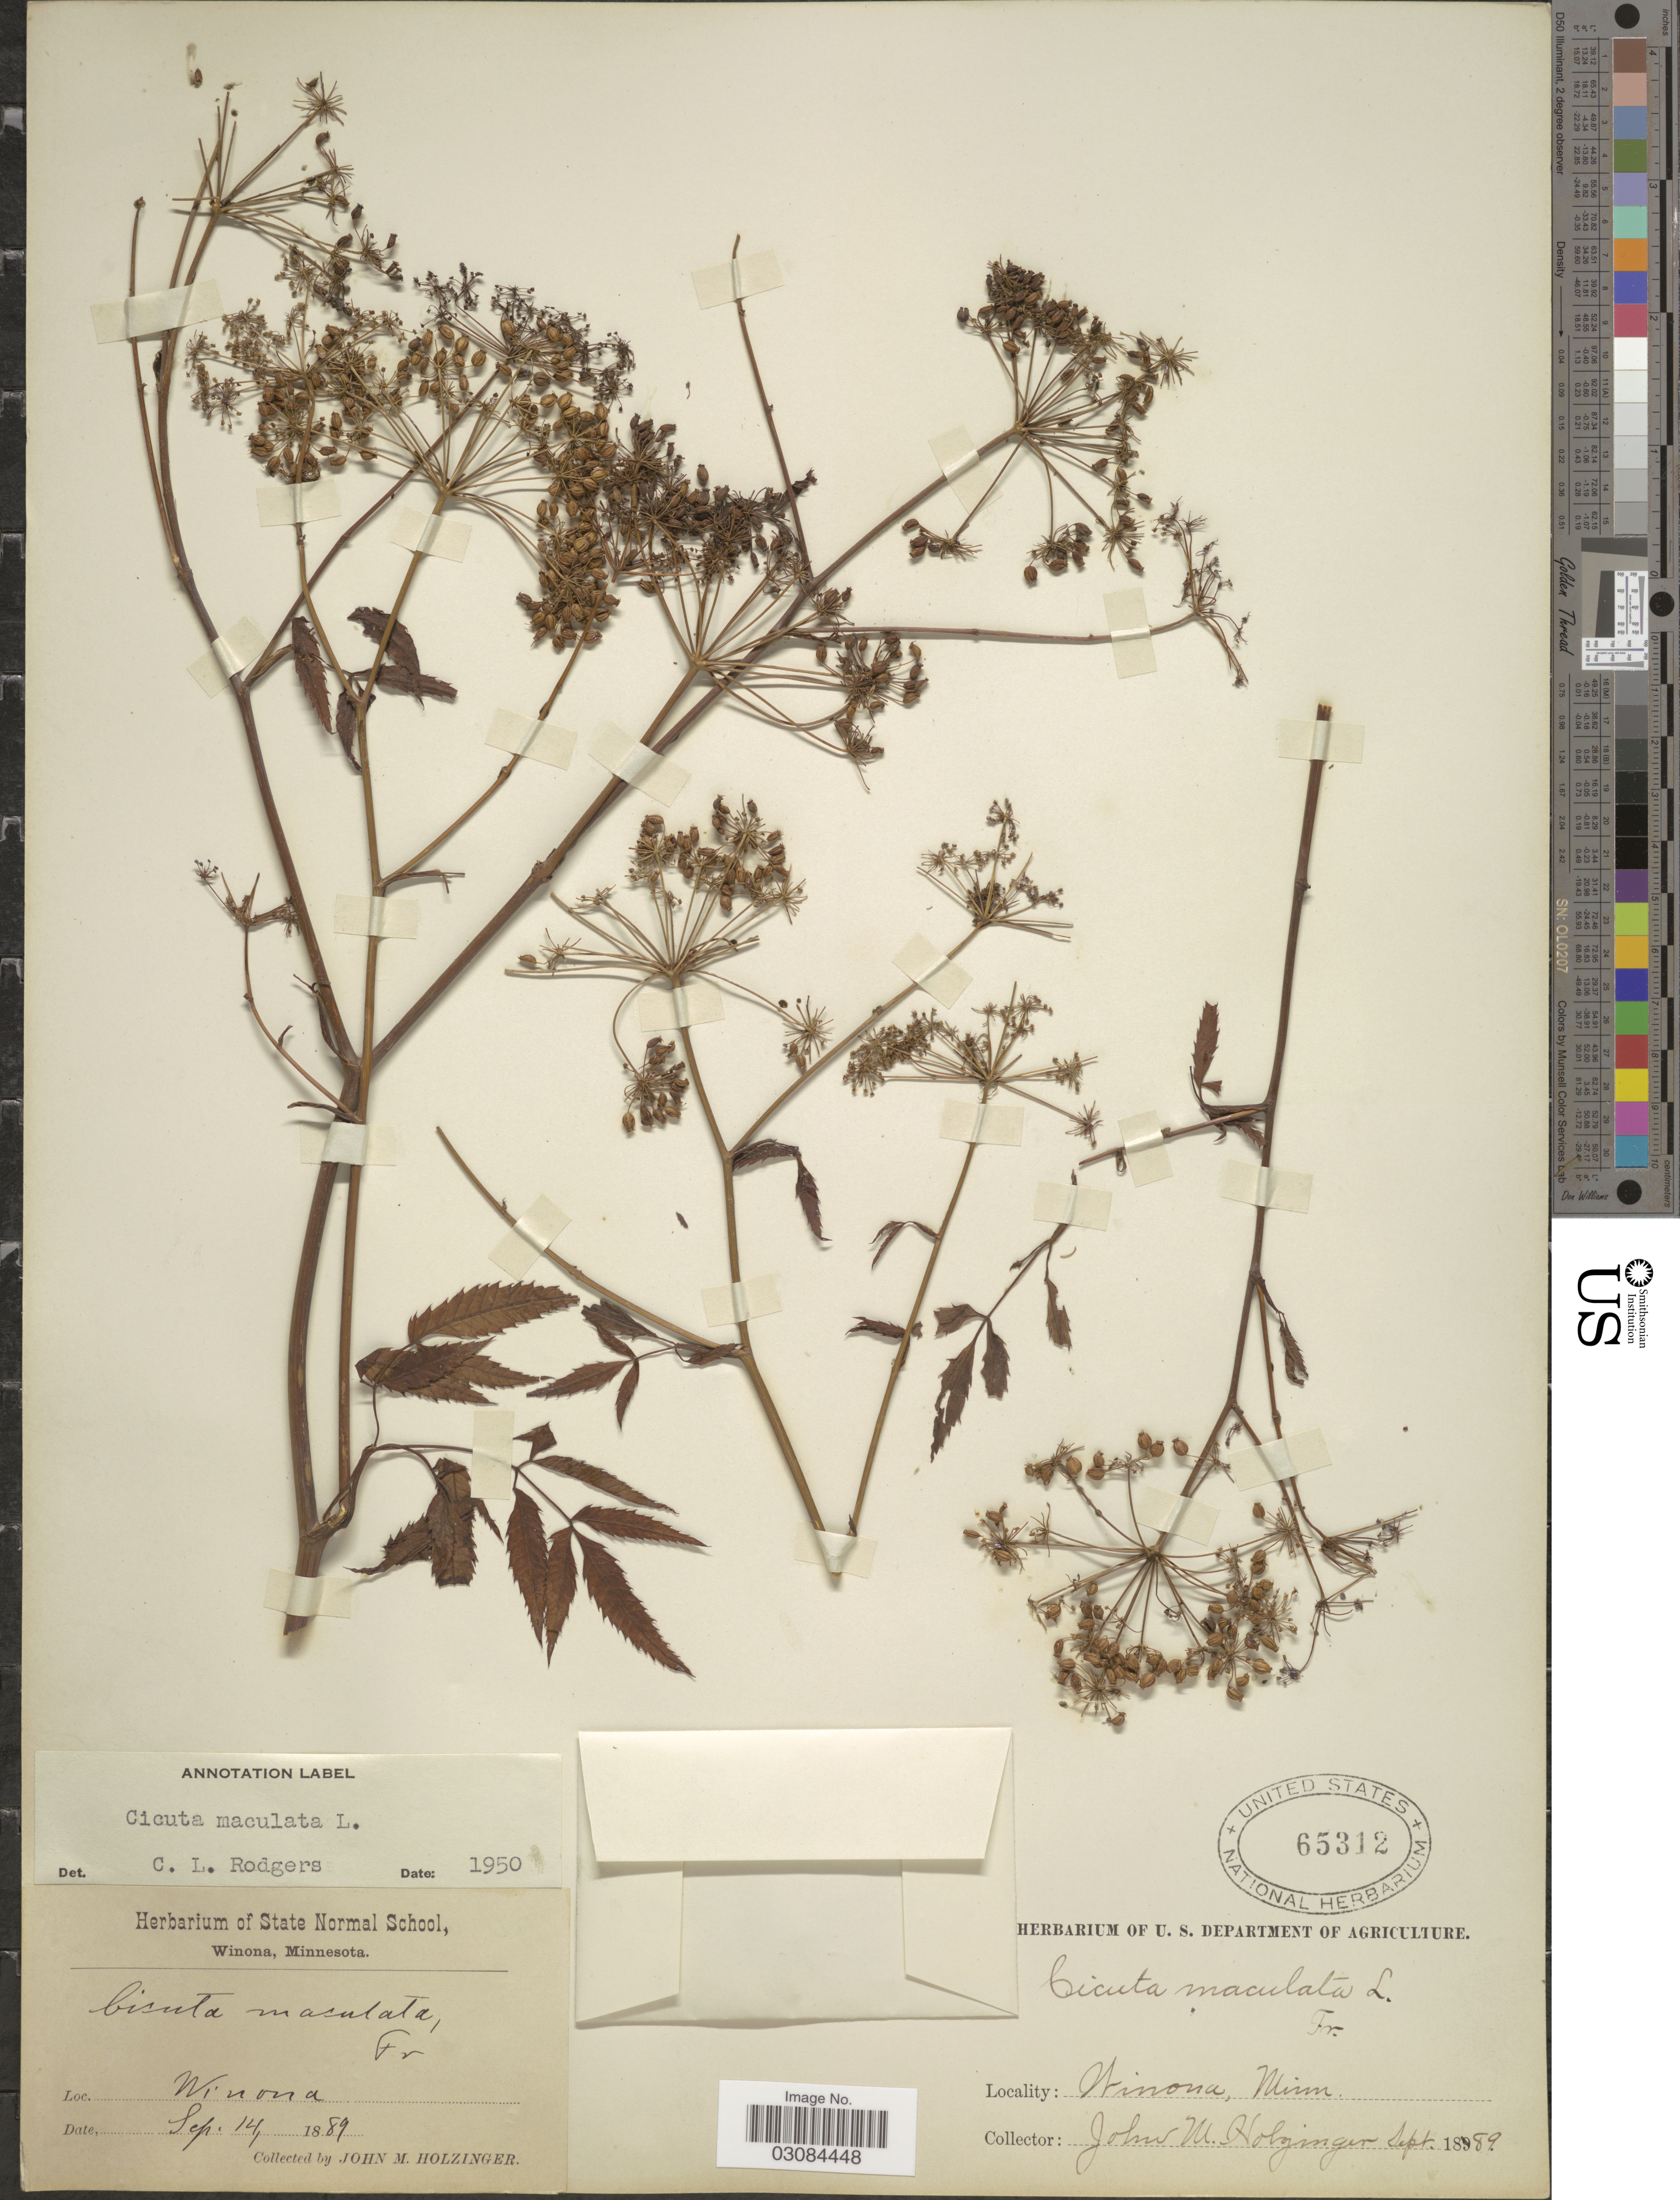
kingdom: Plantae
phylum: Tracheophyta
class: Magnoliopsida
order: Apiales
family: Apiaceae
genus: Cicuta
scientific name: Cicuta maculata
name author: L.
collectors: J. M. Holzinger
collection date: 1889-09-14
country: United States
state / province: Minnesota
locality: Winona.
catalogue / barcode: US 65312